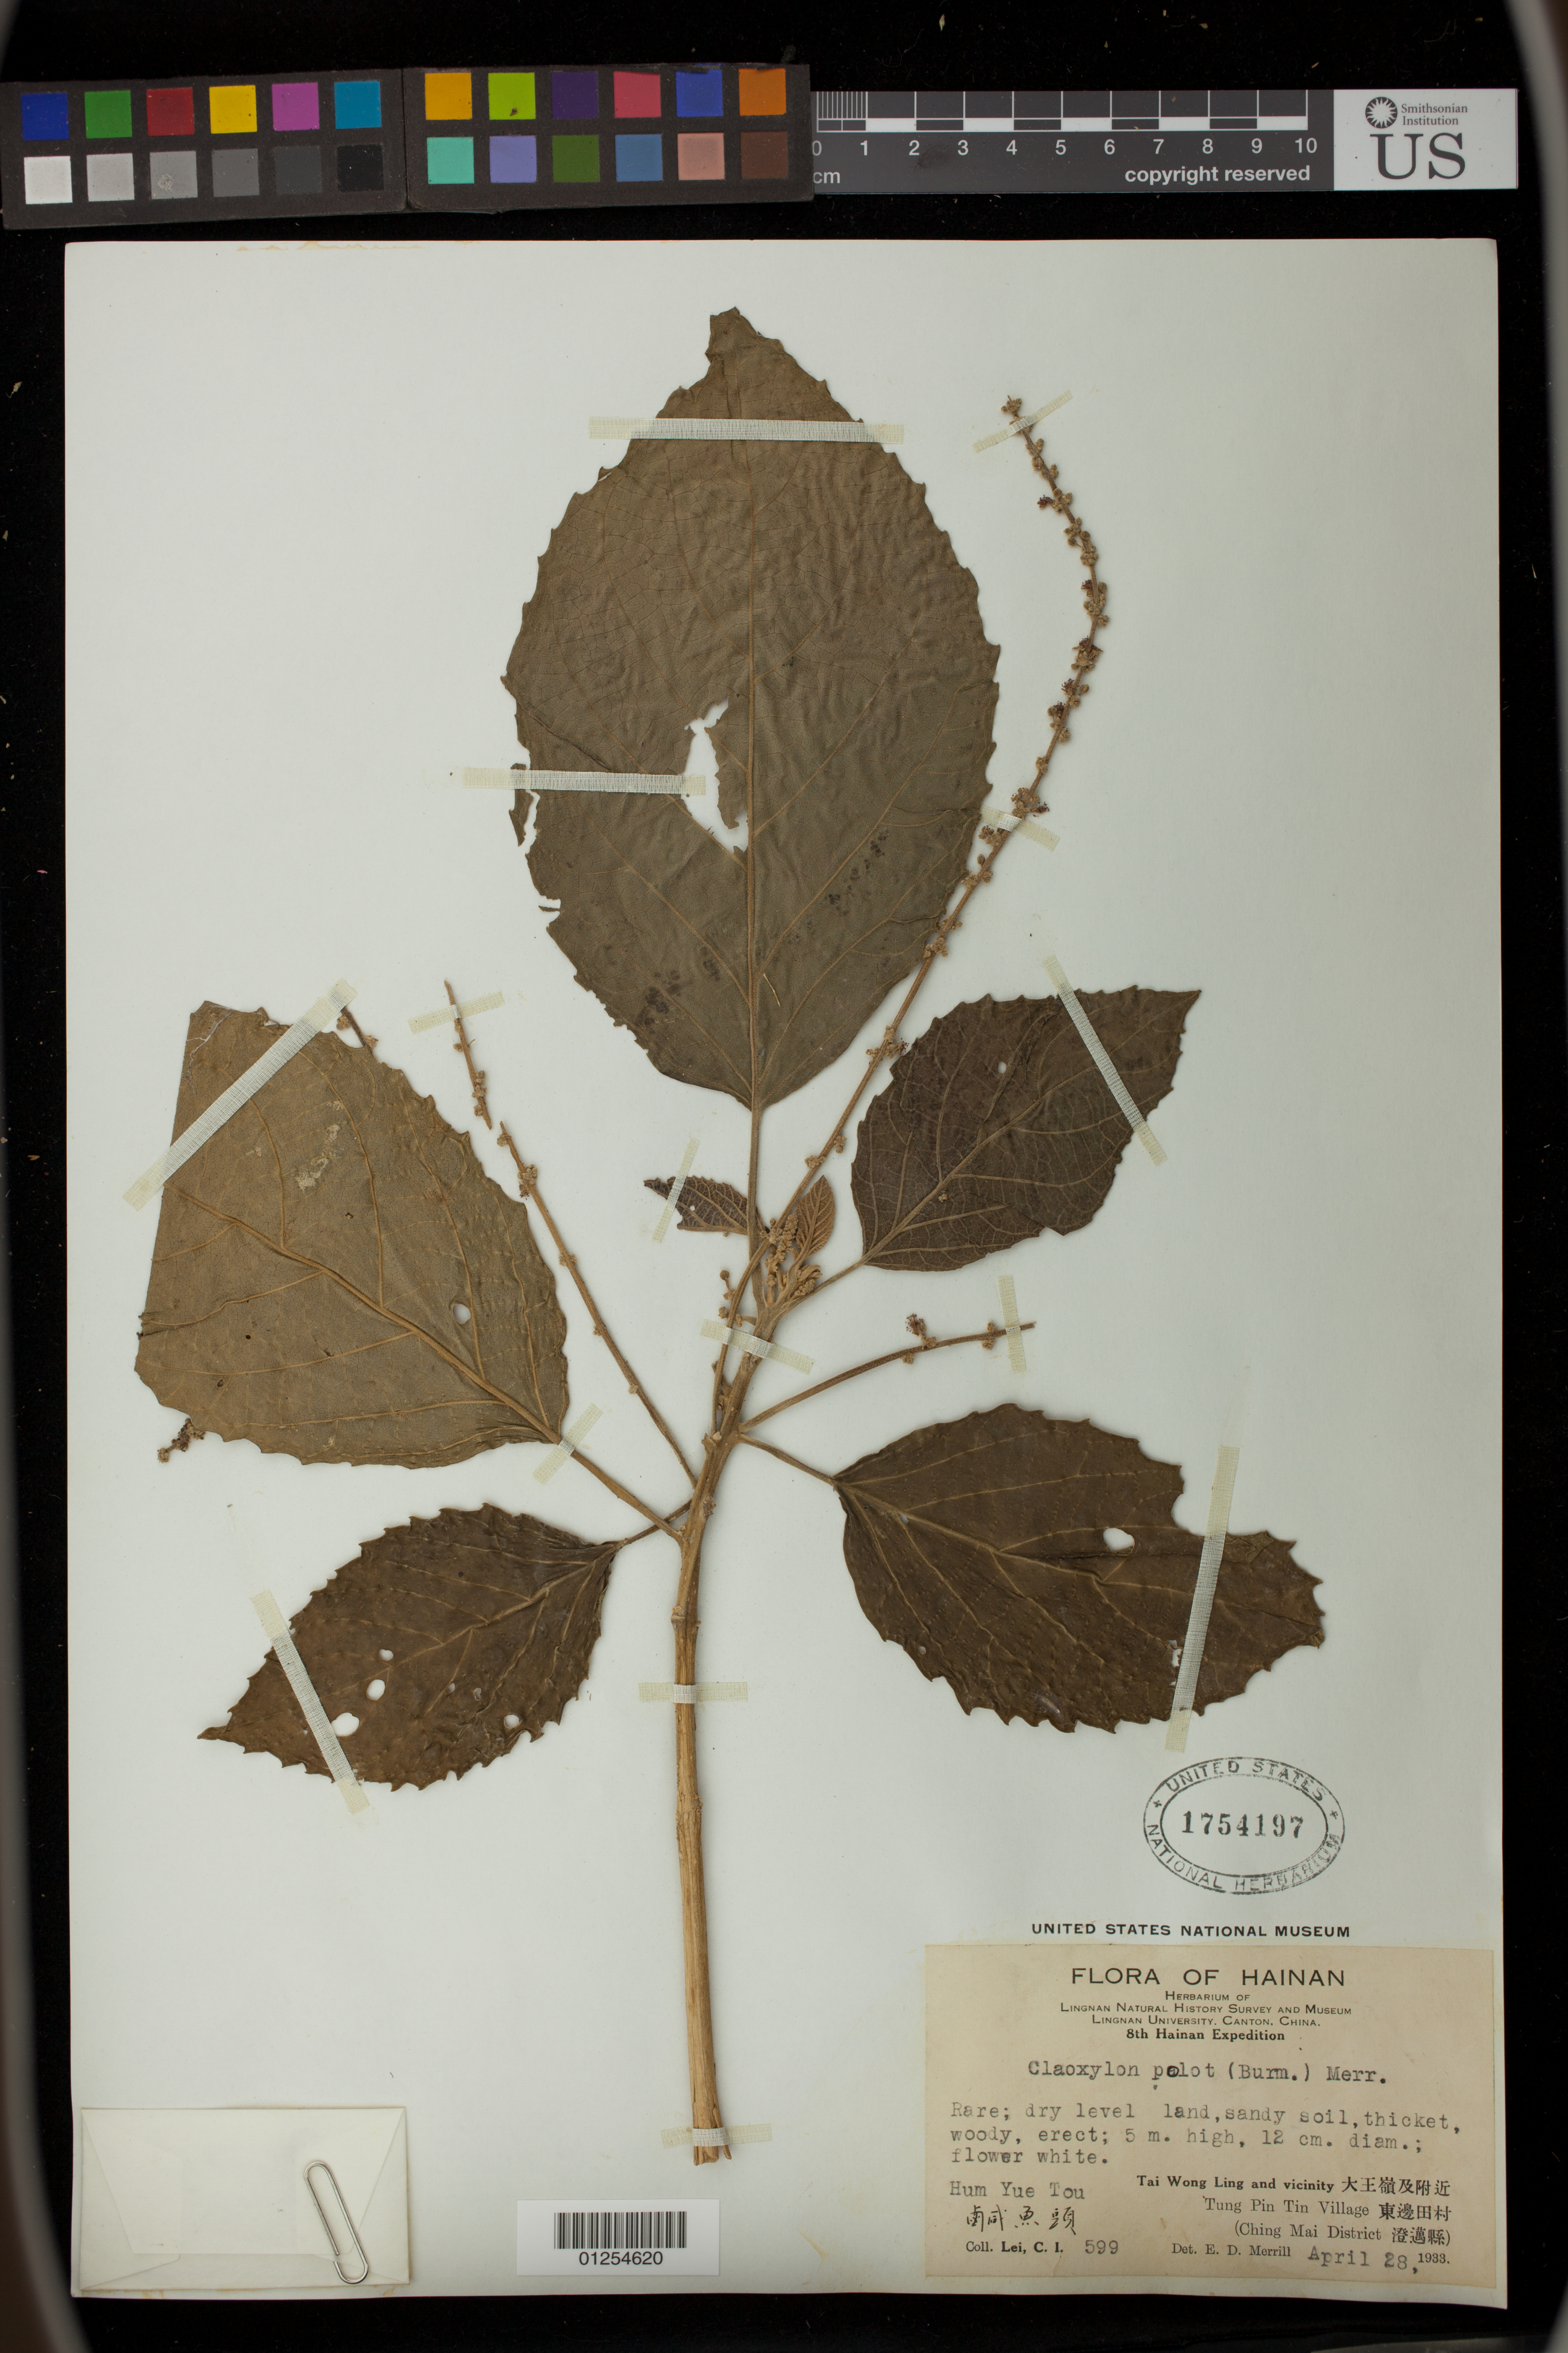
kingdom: Plantae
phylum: Tracheophyta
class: Magnoliopsida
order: Malpighiales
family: Euphorbiaceae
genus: Claoxylon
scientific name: Claoxylon polot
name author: (Burm. f.) Merr.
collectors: C. I. Lei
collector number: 599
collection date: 1933-04-28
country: China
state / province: Hainan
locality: Tai Wong Ling and vicinity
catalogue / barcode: US 1754197